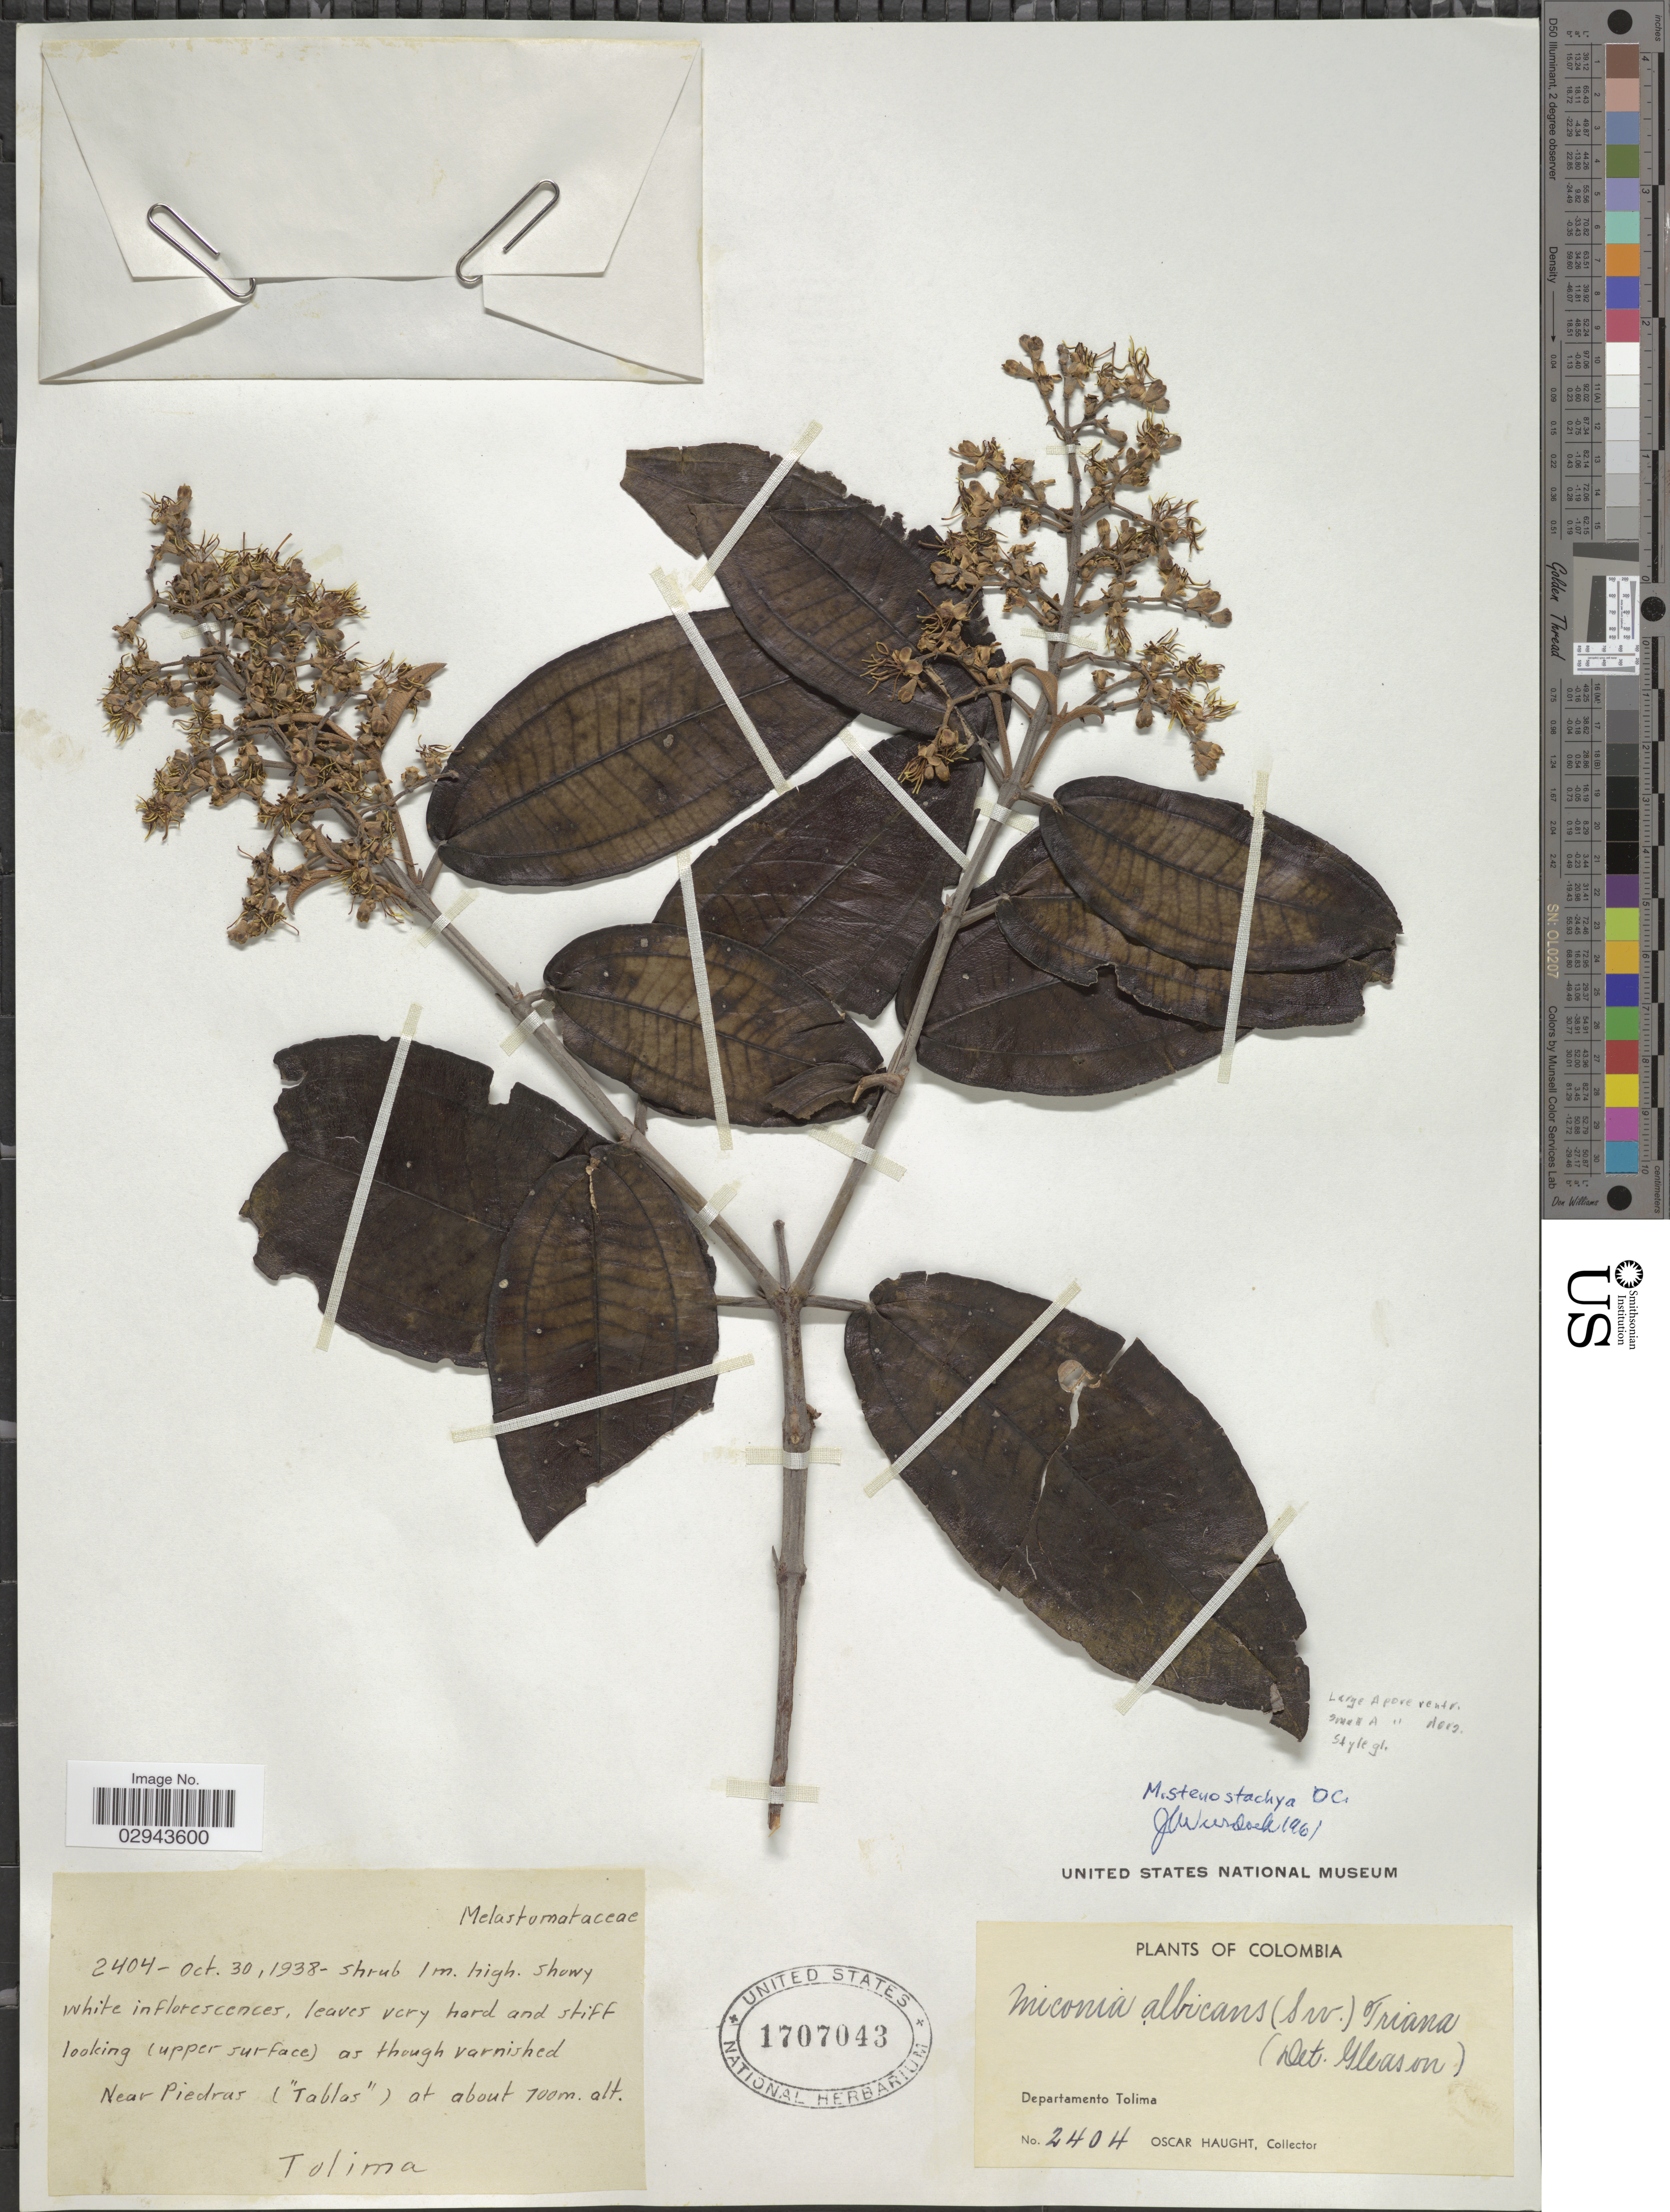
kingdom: Plantae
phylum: Tracheophyta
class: Magnoliopsida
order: Myrtales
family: Melastomataceae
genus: Miconia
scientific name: Miconia stenostachya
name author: DC.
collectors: O. L. Haught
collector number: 2404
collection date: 1938-10-30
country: Colombia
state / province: Tolima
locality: Departamento Tolima. Near Piedras ("Tablas").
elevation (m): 700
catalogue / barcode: US 1707043